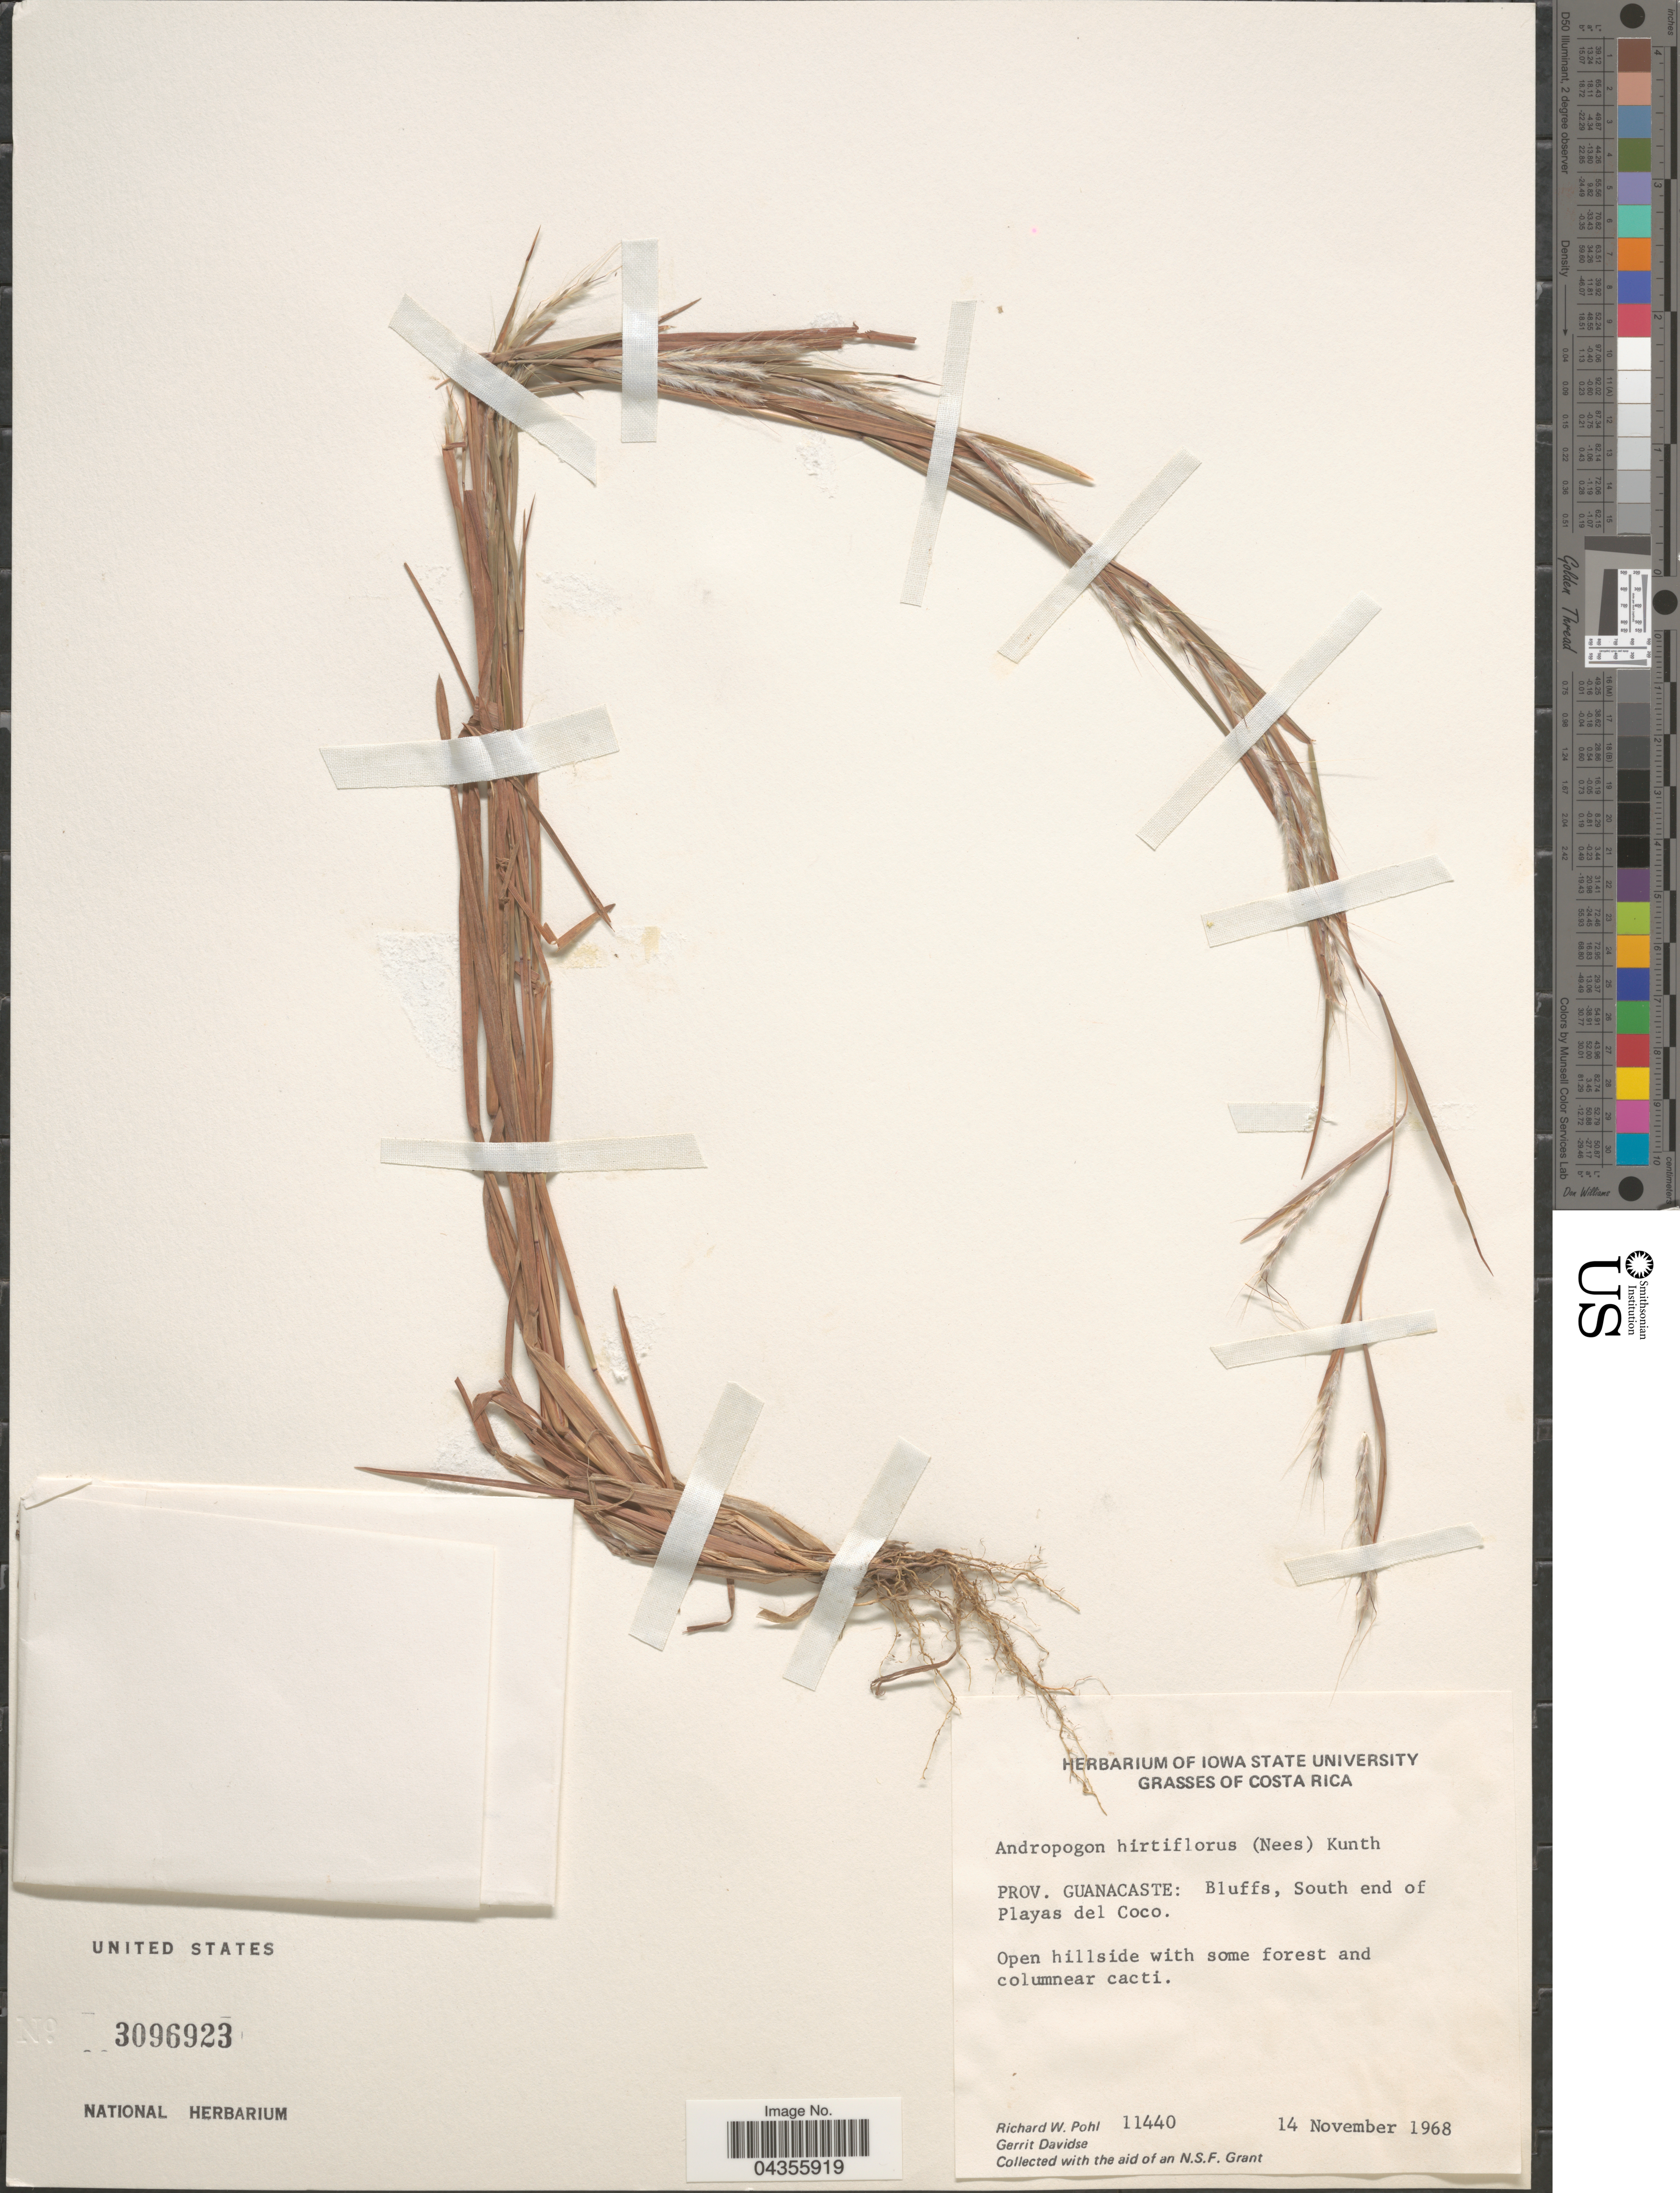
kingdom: Plantae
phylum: Tracheophyta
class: Liliopsida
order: Poales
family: Poaceae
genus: Schizachyrium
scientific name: Schizachyrium scoparium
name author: (Michx.) Nash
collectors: R. W. Pohl & G. Davidse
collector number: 11440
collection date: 1968-11-14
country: Costa Rica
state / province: Guanacaste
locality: Bluffs, South end of Playas del Coco.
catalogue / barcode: US 3096923